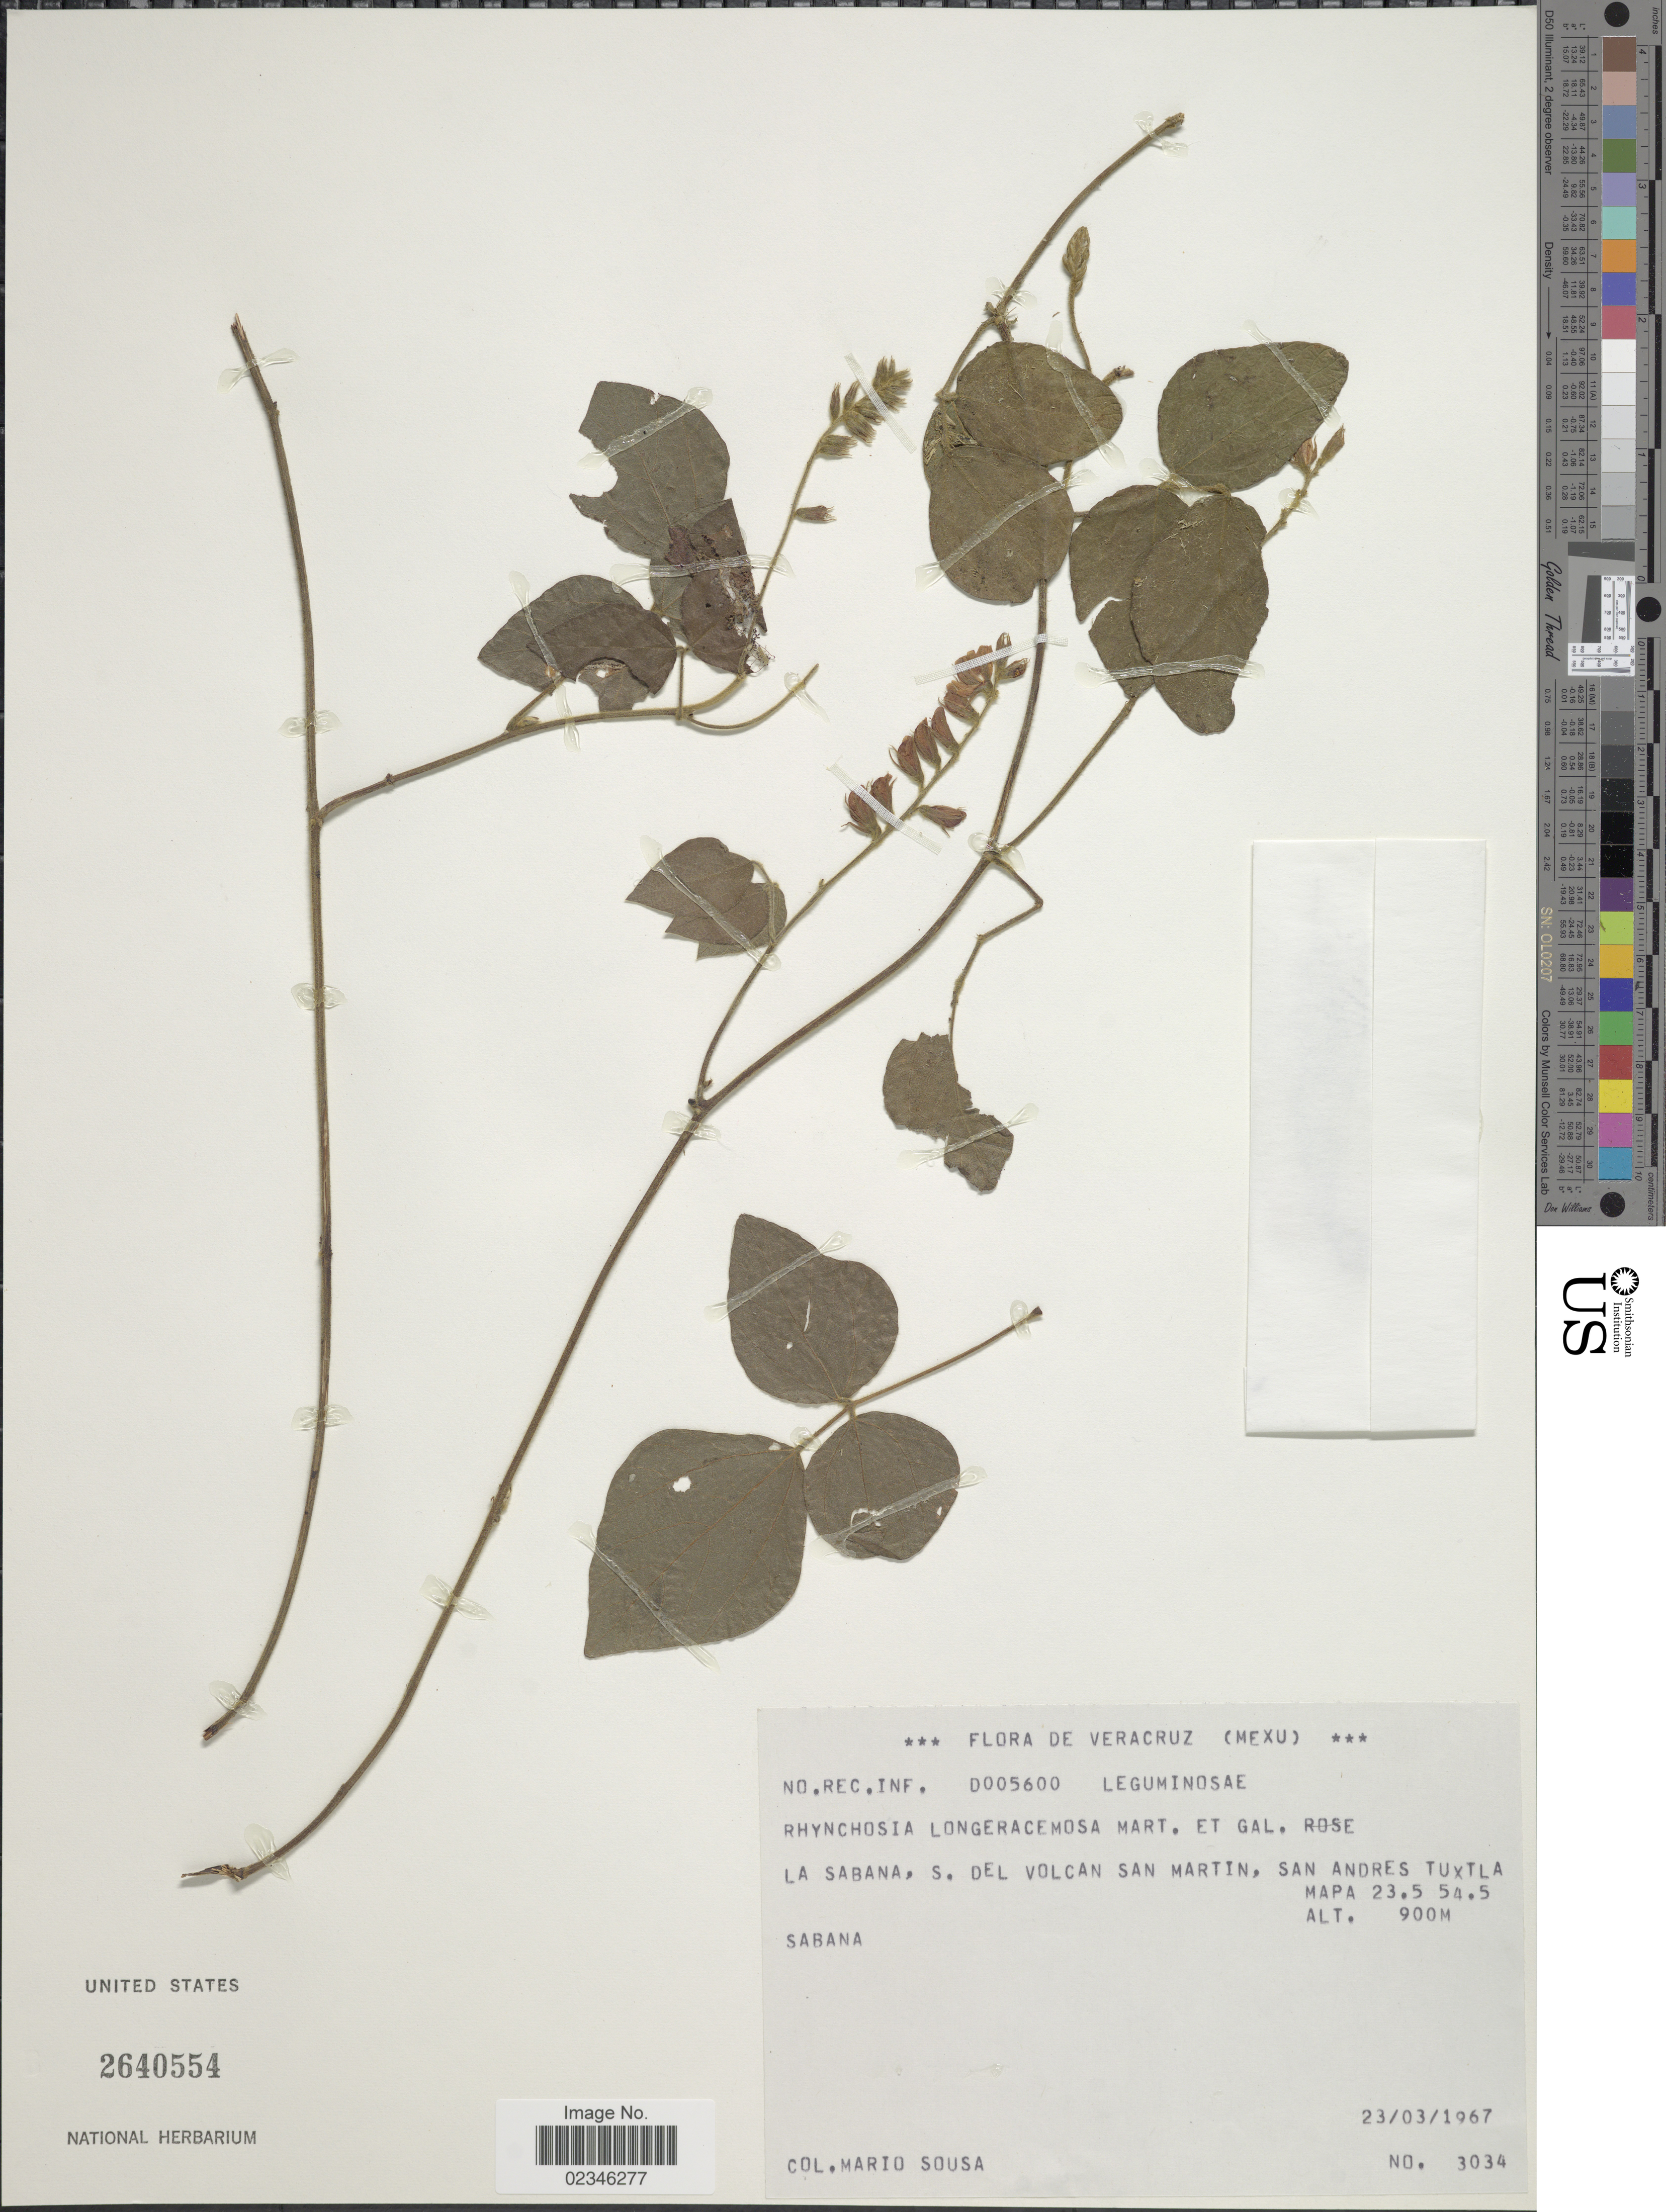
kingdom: Plantae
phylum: Tracheophyta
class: Magnoliopsida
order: Fabales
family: Fabaceae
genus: Rhynchosia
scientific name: Rhynchosia longeracemosa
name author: M. Martens & Galeotti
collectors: M. Sousa S.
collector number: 3034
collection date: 1967-03-23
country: Mexico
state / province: Veracruz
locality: Veracruz (Mexu). La Sabana, S. del Volcan San Martin, San Andres Tuxtla Mapa 23.5 54.5. Sabana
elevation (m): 900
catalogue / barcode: US 2640554